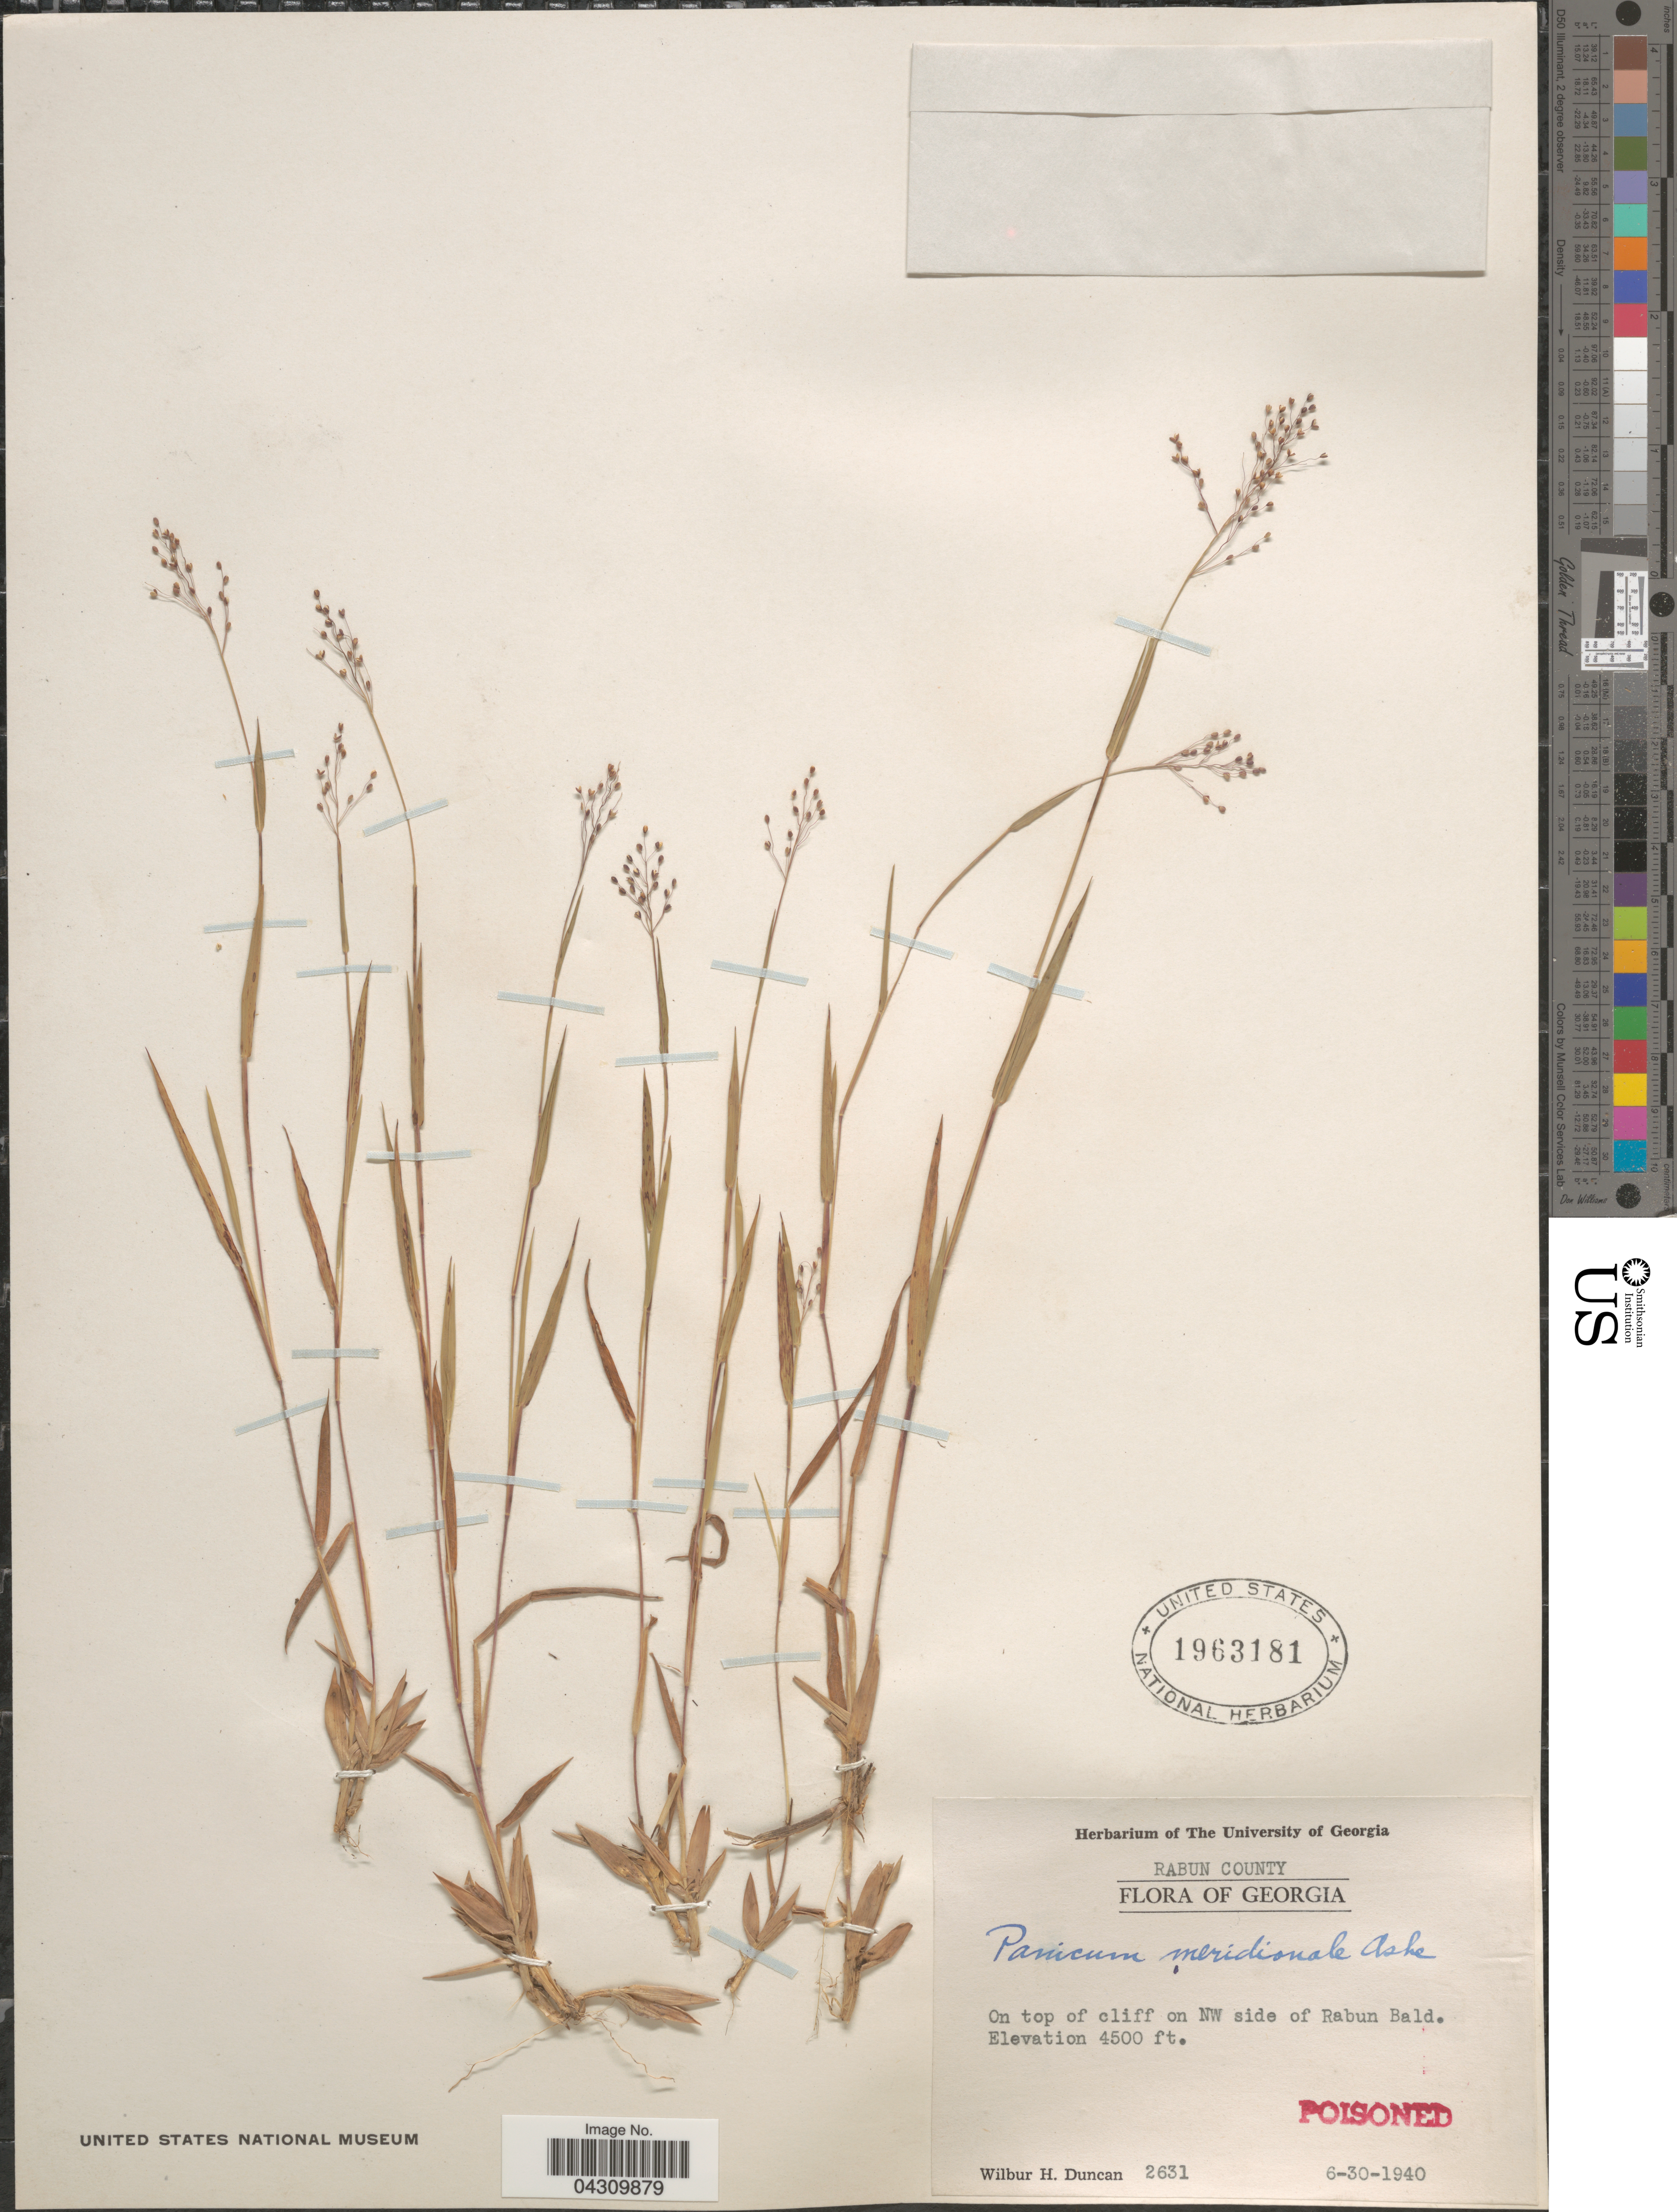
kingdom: Plantae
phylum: Tracheophyta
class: Liliopsida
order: Poales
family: Poaceae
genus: Dichanthelium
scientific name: Dichanthelium acuminatum var. acuminatum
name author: (Sw.) Gould & C.A. Clark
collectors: W. H. Duncan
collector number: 2631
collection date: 1940-06-30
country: United States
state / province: Georgia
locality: Rabun County. On top of cliff on NW side of Rabun Bald.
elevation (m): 1372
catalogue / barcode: US 1963181